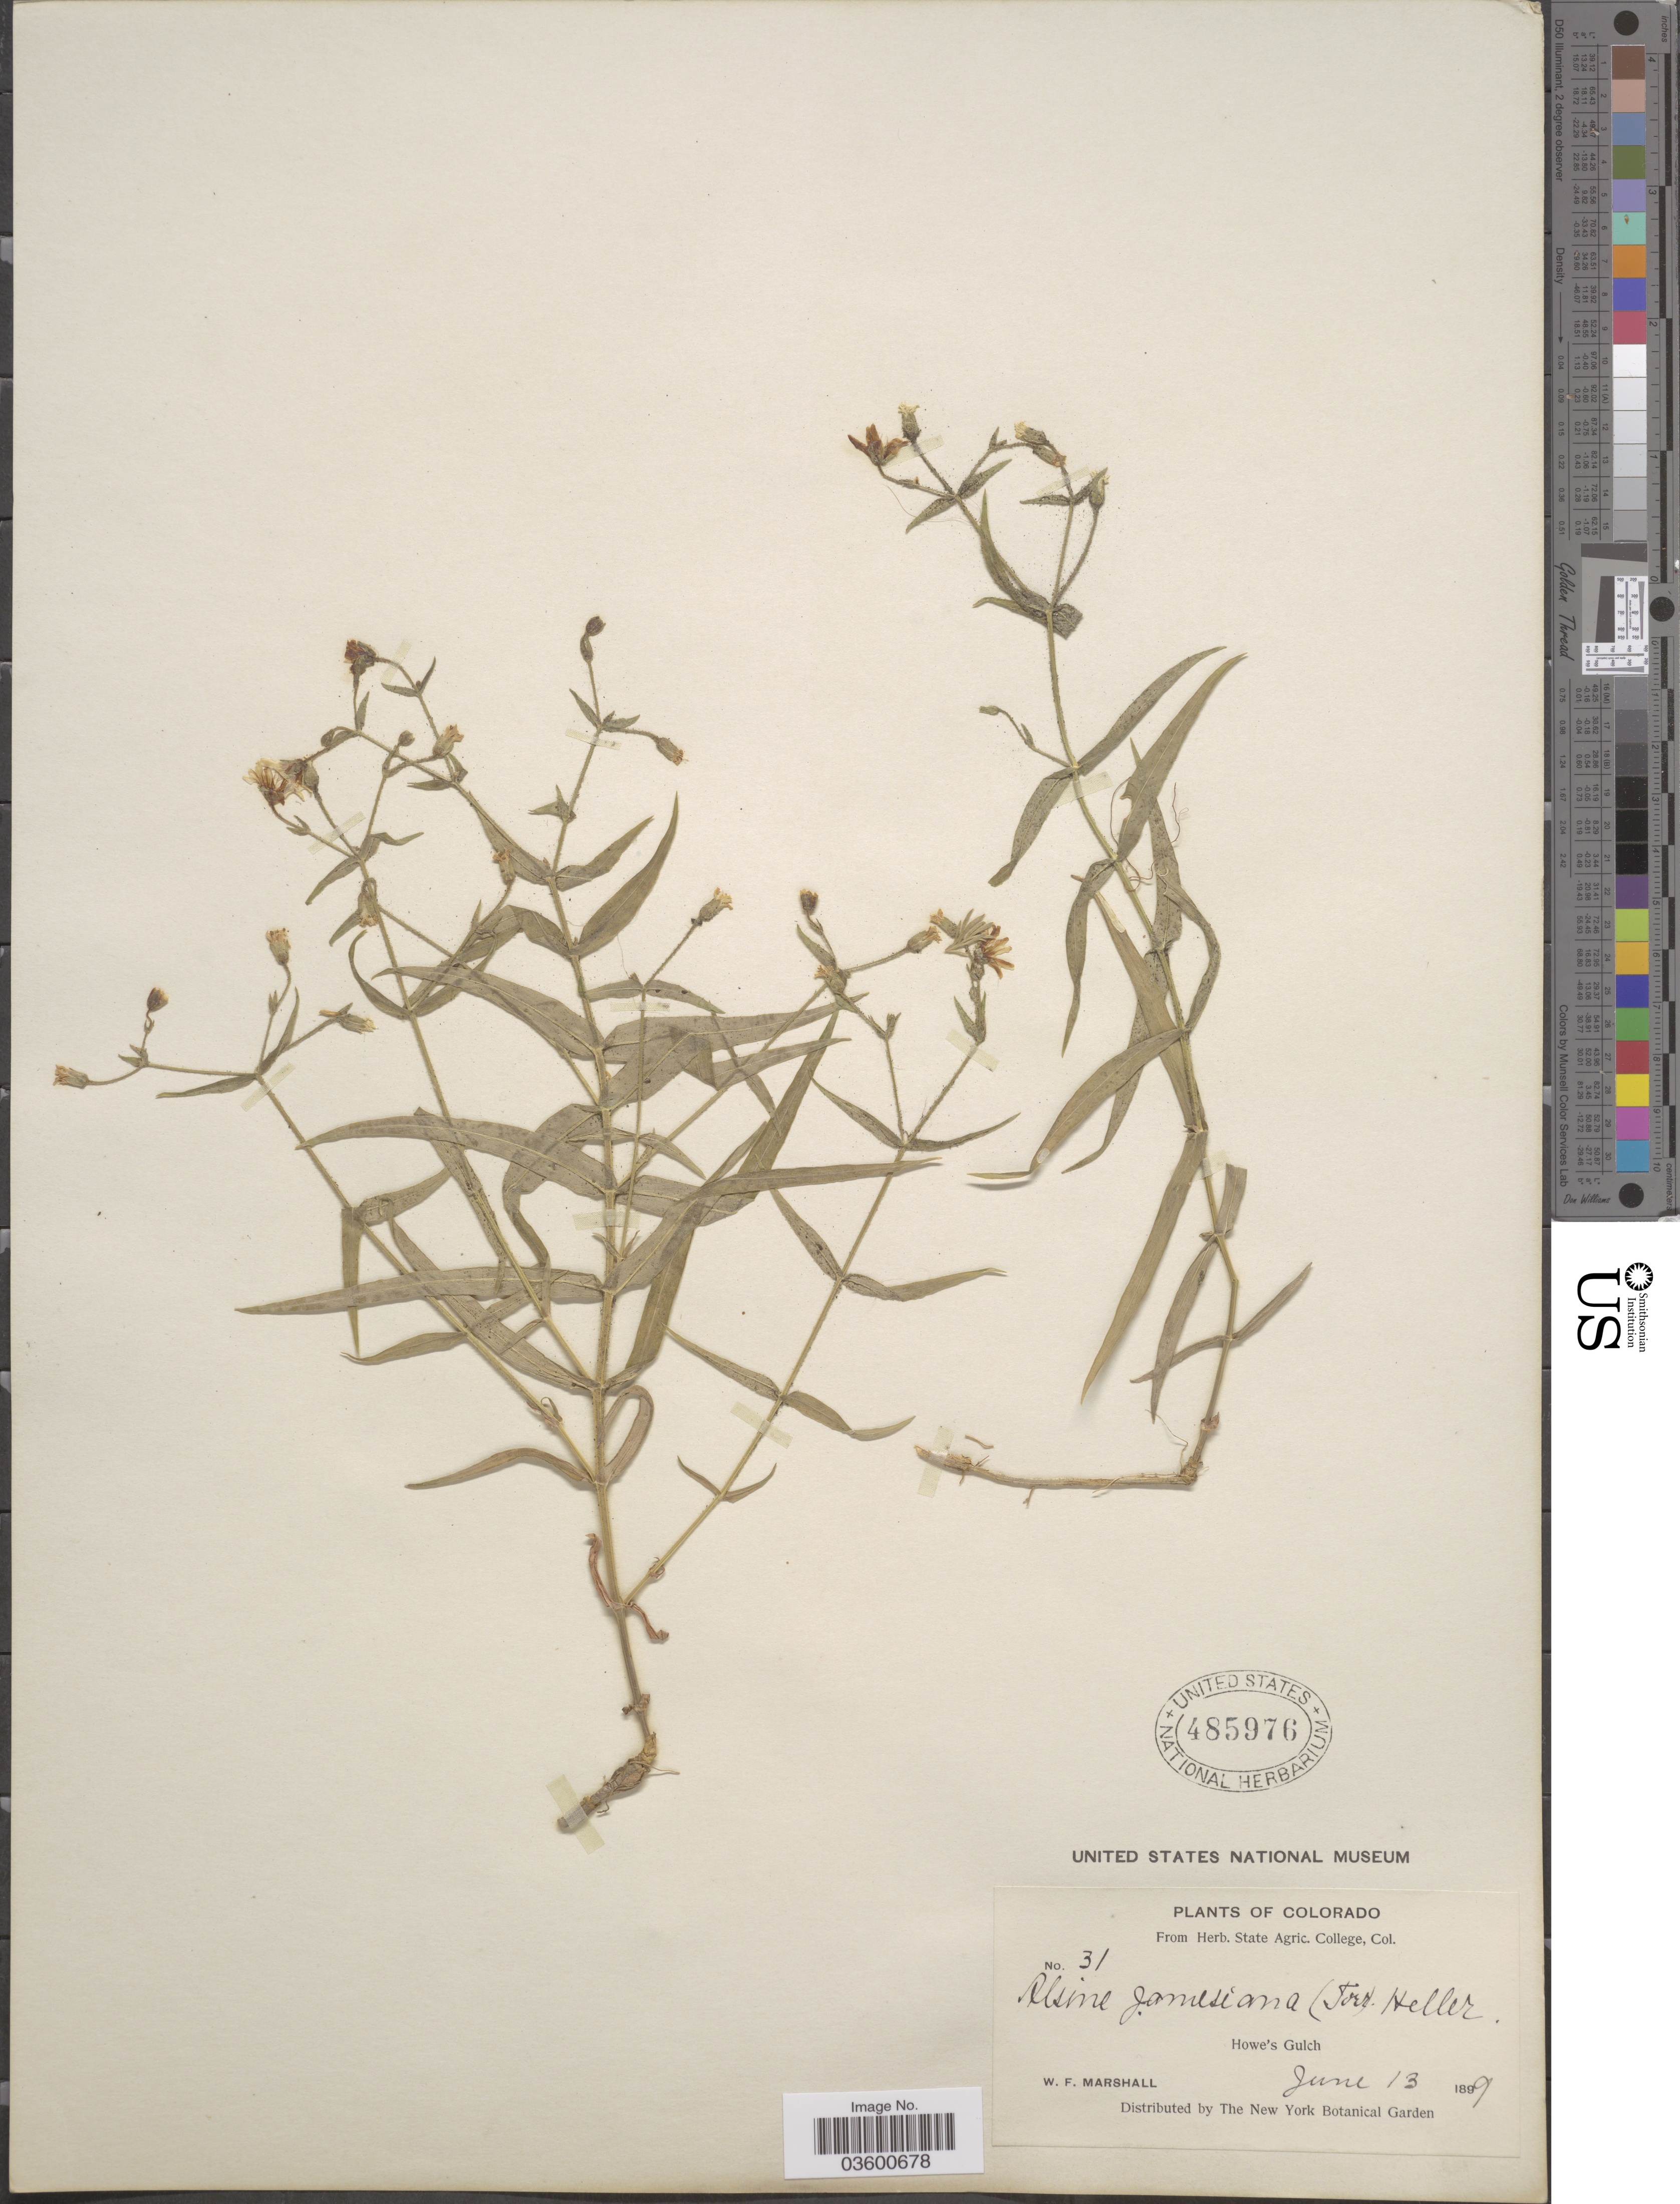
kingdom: Plantae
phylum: Tracheophyta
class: Magnoliopsida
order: Caryophyllales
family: Caryophyllaceae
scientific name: Torreyostellaria jamesiana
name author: (Torr.) Gang Yao et al.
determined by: Strong, M. T., (US), Smithsonian Institution - National Museum of Natural History (UNITED STATES)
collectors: W. F. Marshall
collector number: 31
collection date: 1899-06-13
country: United States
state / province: Colorado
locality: Howe's Gulch.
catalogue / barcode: US 485976